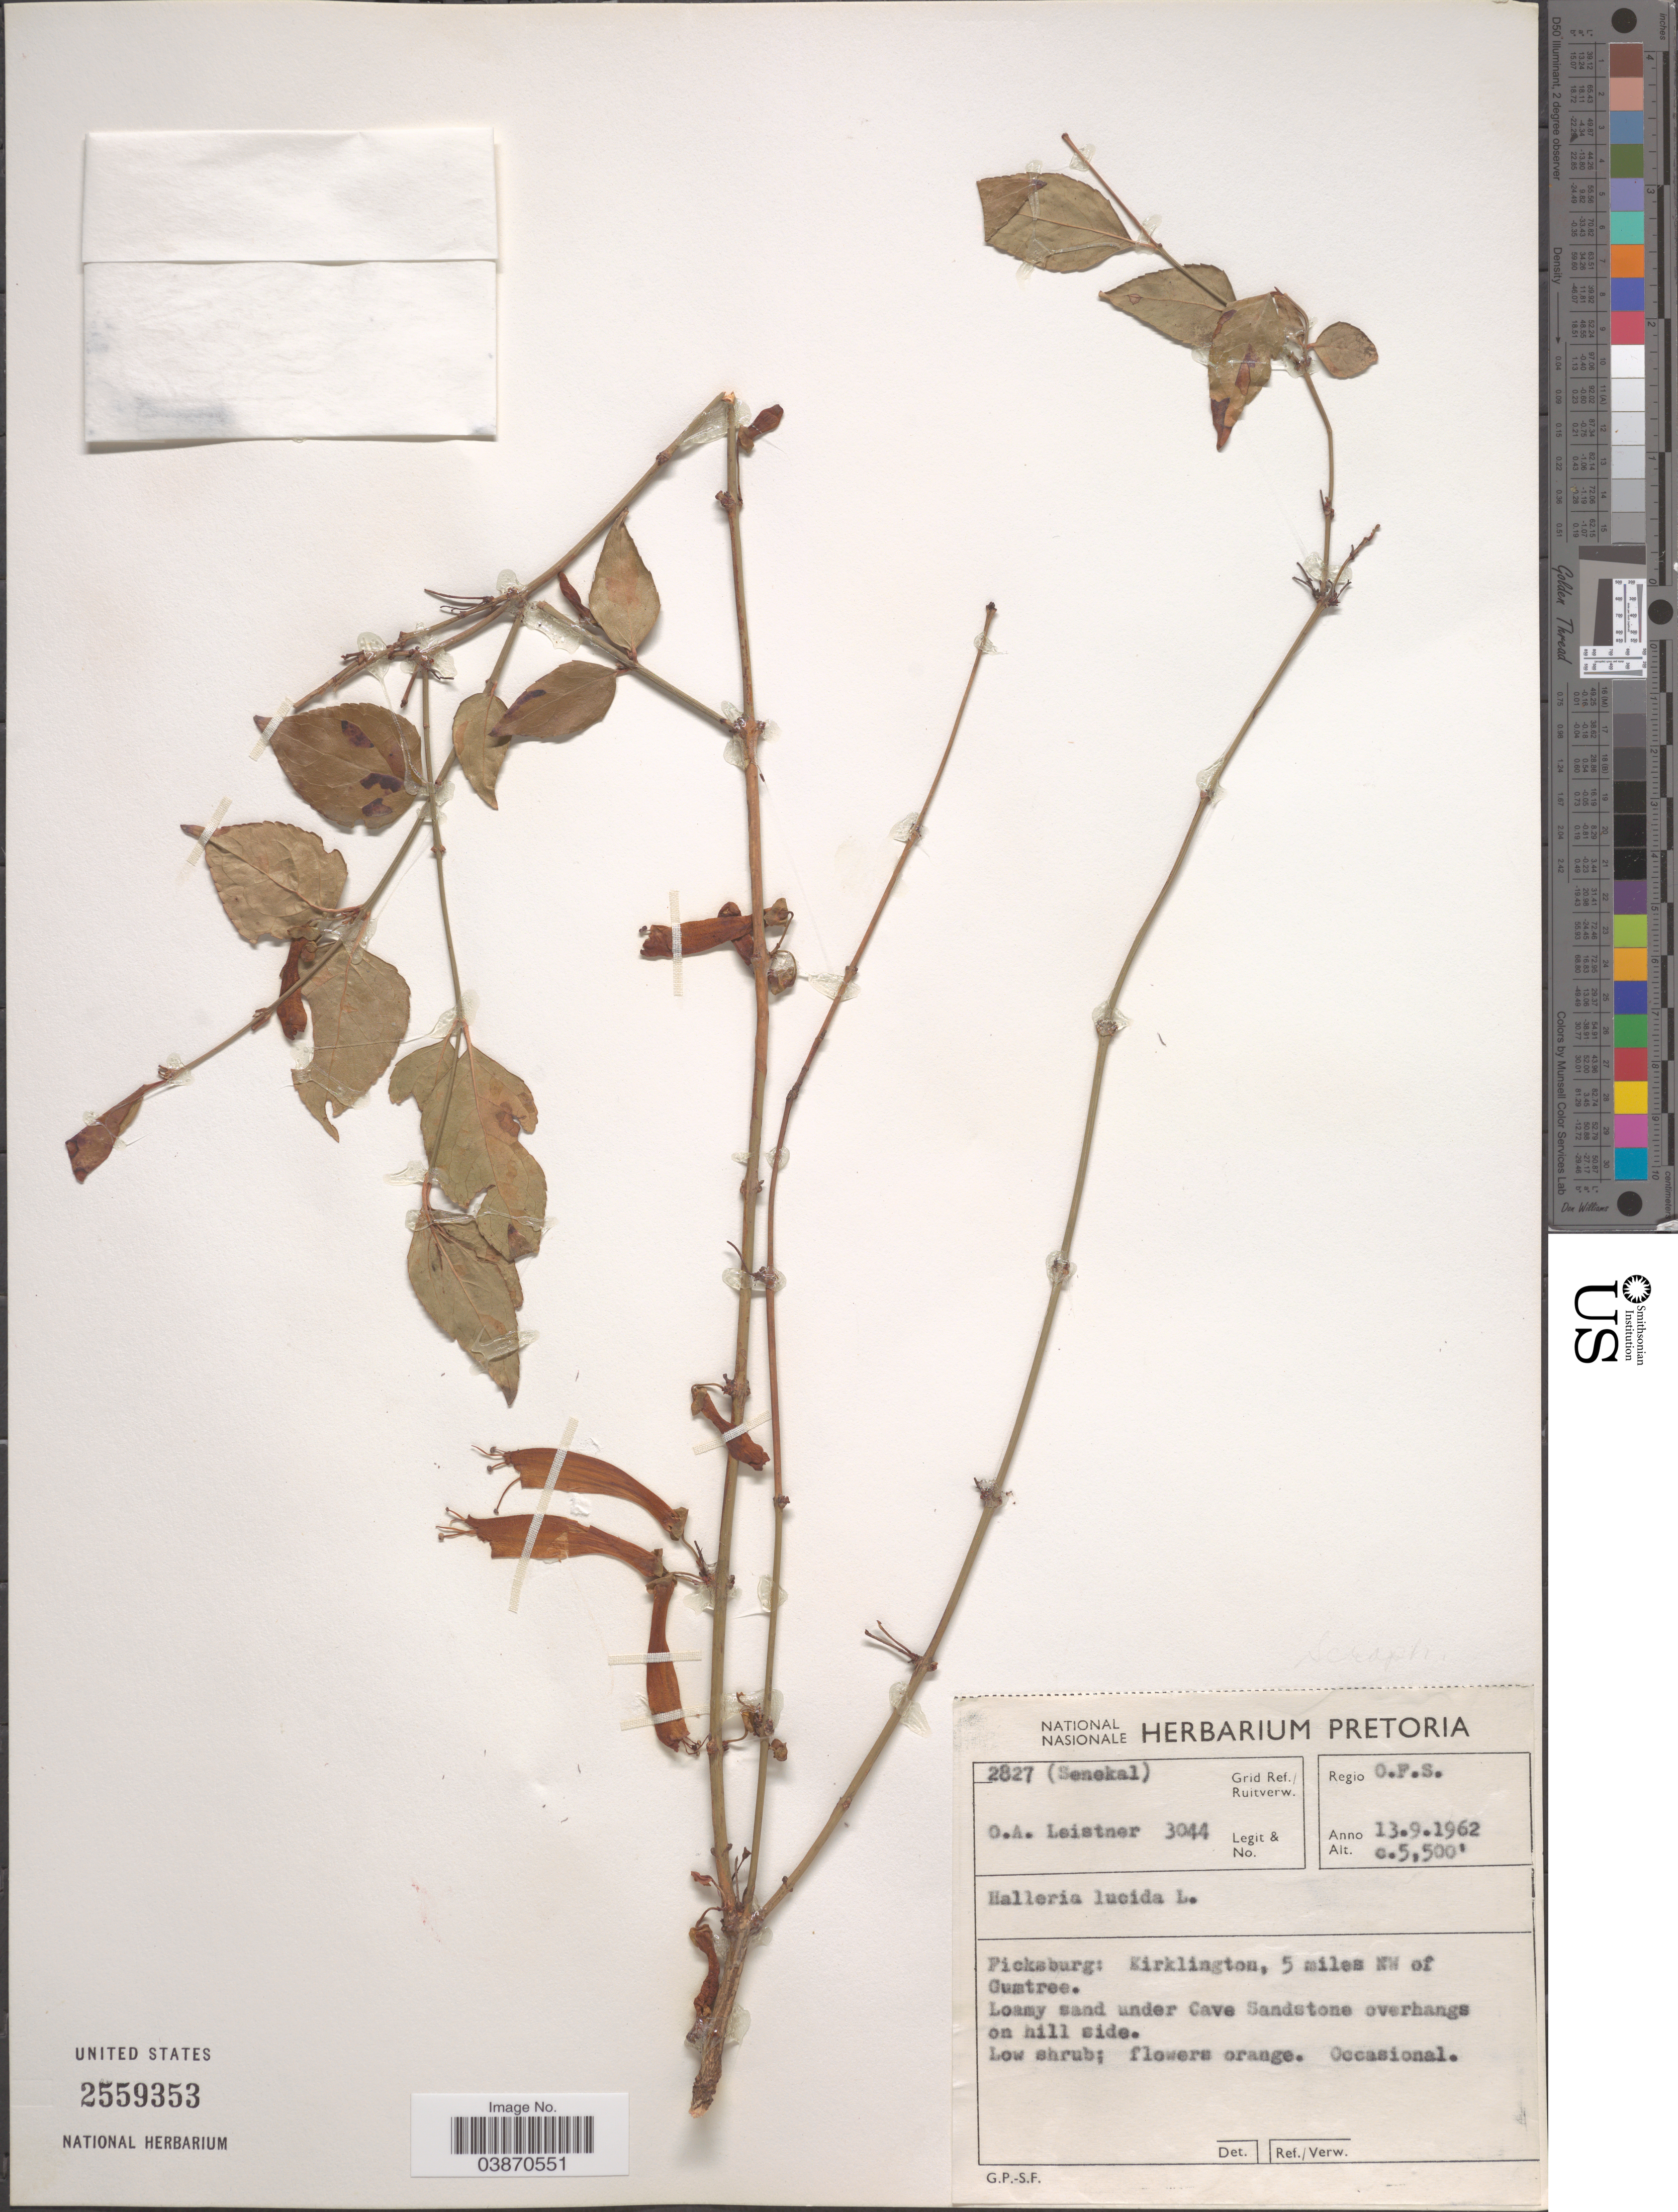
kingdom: Plantae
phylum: Tracheophyta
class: Magnoliopsida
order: Lamiales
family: Stilbaceae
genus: Halleria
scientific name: Halleria lucida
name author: L.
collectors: O. A. Leistner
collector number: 3044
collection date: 1962-09-13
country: Senegal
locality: Grid Ref./Ruitverw. 2827 (Senekal). Regio O.F.S. Picksburg: Kirklington, 5 miles NW of Gumtree.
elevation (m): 1676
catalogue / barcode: US 2559353